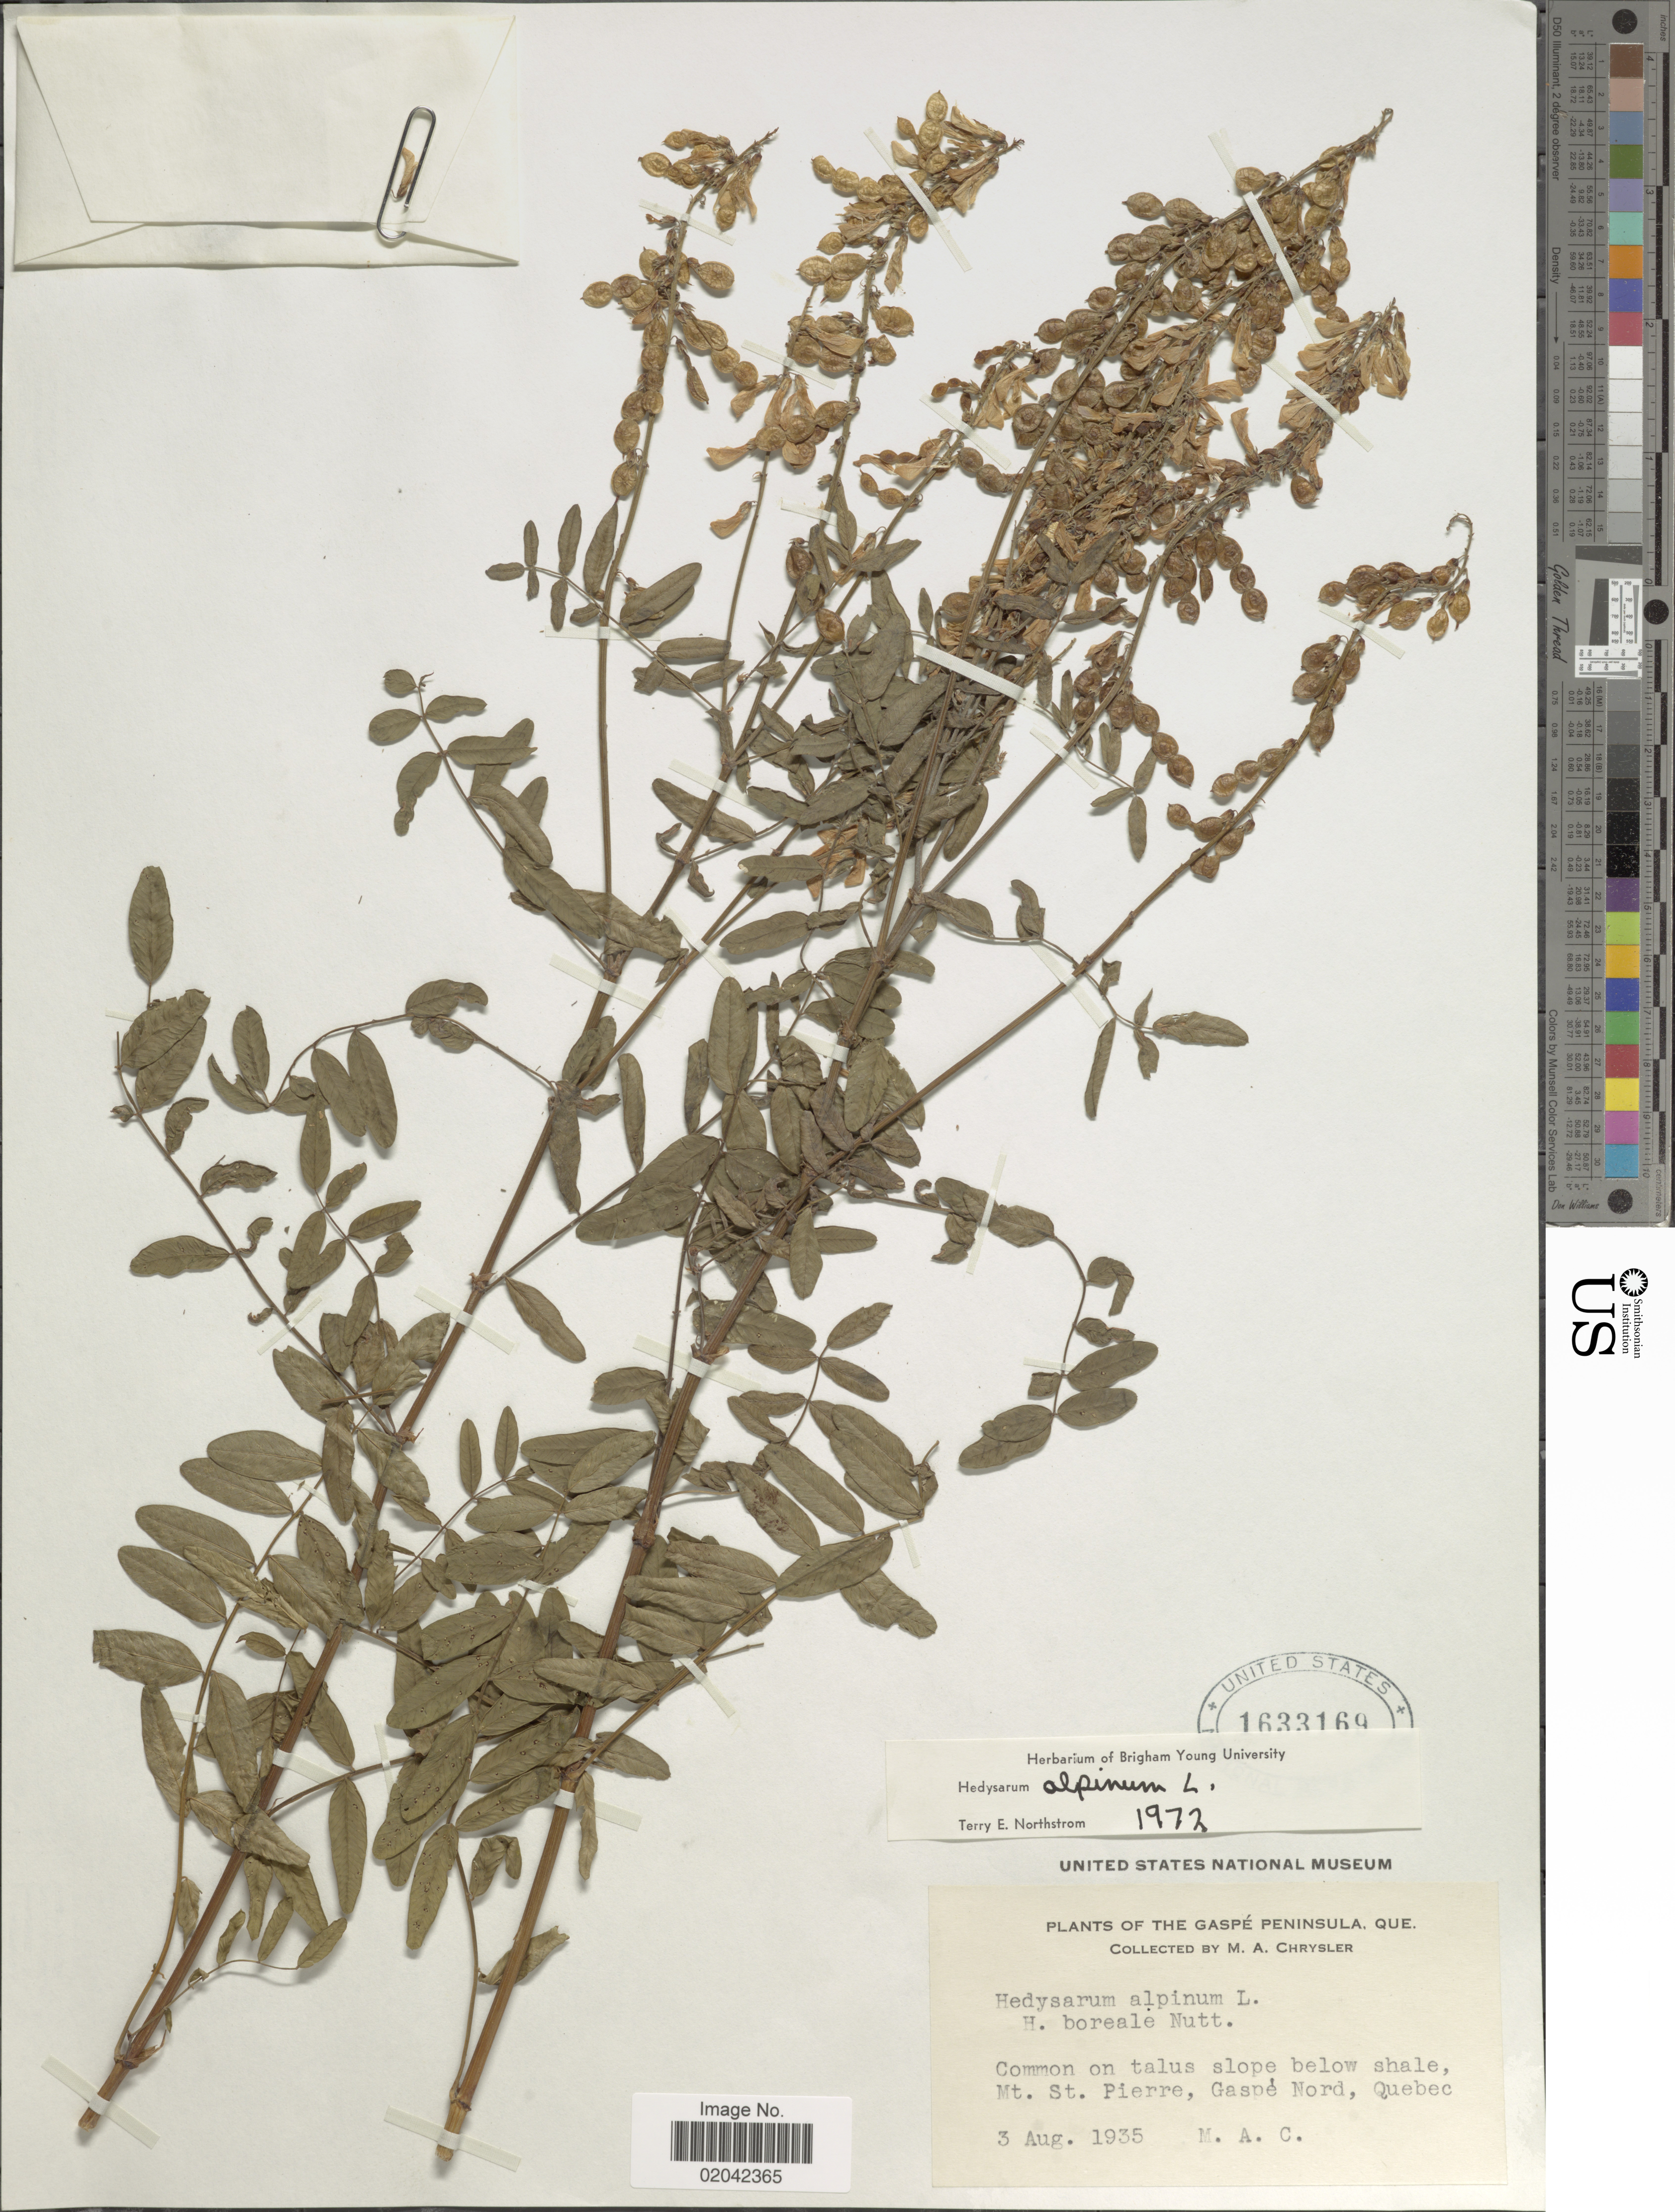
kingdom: Plantae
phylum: Tracheophyta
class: Magnoliopsida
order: Fabales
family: Fabaceae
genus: Hedysarum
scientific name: Hedysarum alpinum var. americanum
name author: Michx. ex Pursh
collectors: M. A. Chrysler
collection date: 1935-08-03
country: Canada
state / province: Quebec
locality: Gaspe Penninsula, Que., Mt. St. Pierre, Gaspe Nord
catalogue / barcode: US 1633169